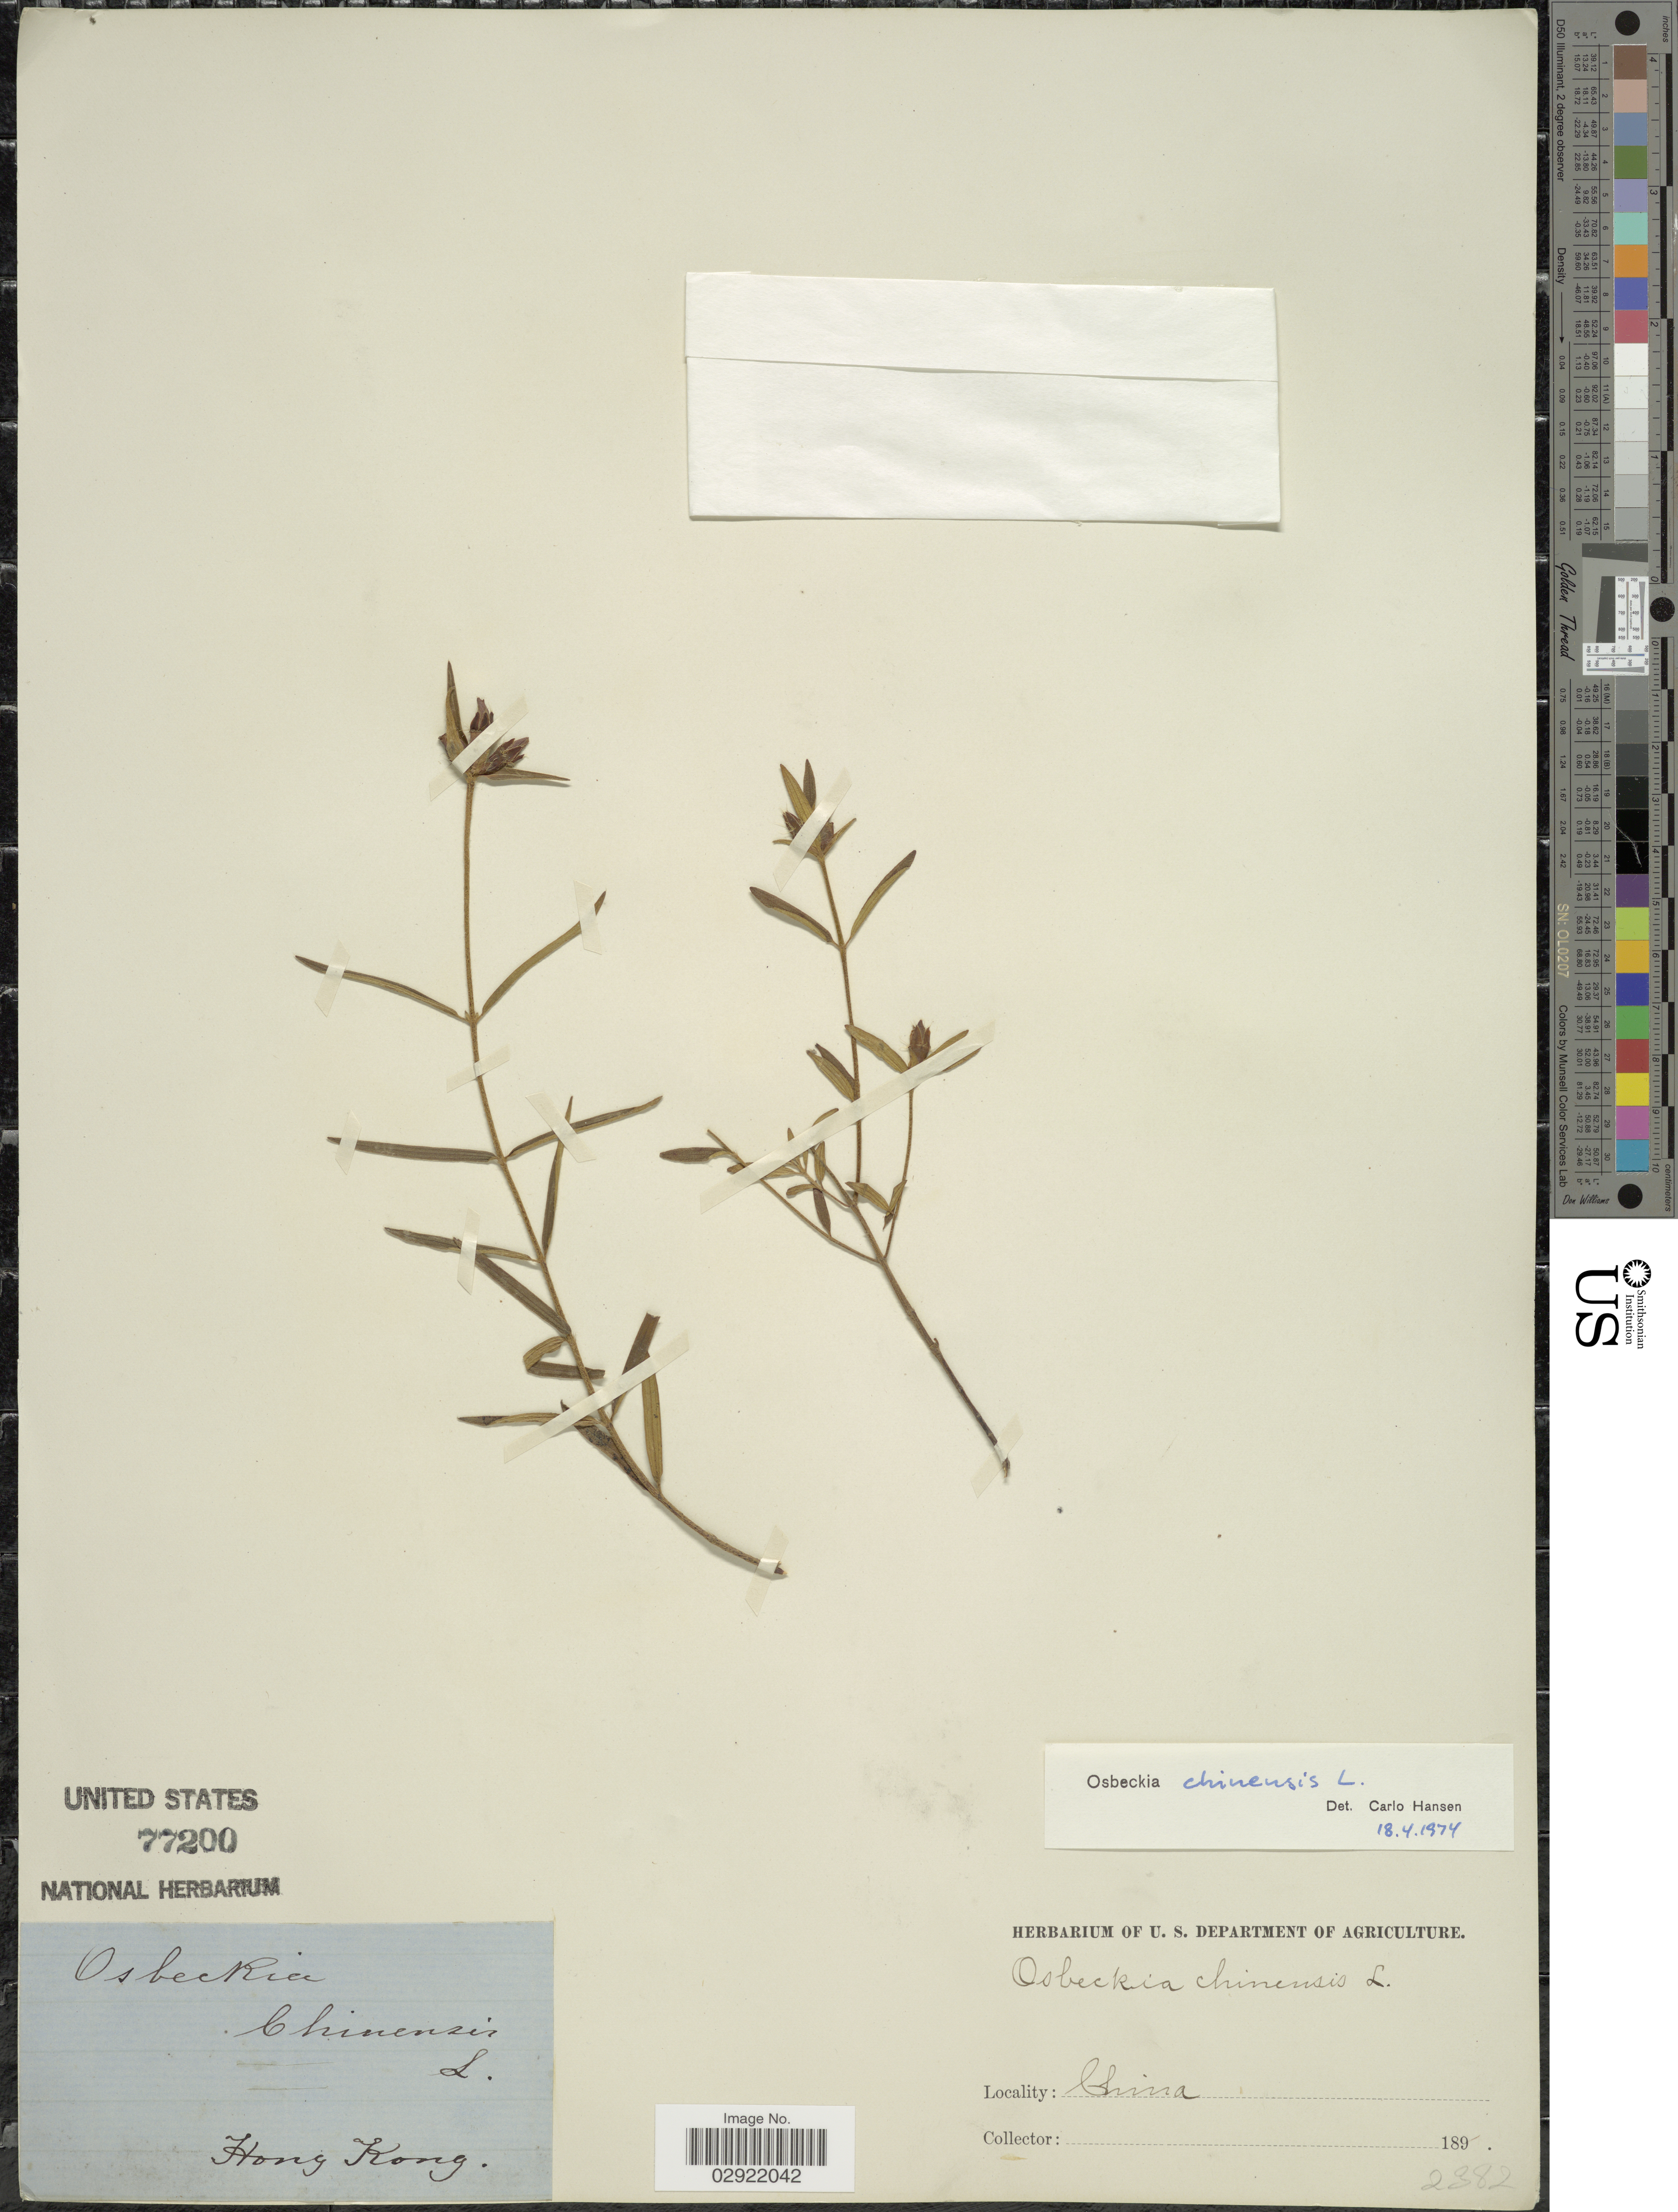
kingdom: Plantae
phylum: Tracheophyta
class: Magnoliopsida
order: Myrtales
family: Melastomataceae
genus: Osbeckia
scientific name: Osbeckia chinensis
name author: L.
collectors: ex herb. U. S. Department of Agriculture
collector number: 2382?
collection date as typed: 189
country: China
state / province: Hong Kong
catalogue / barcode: US 77200